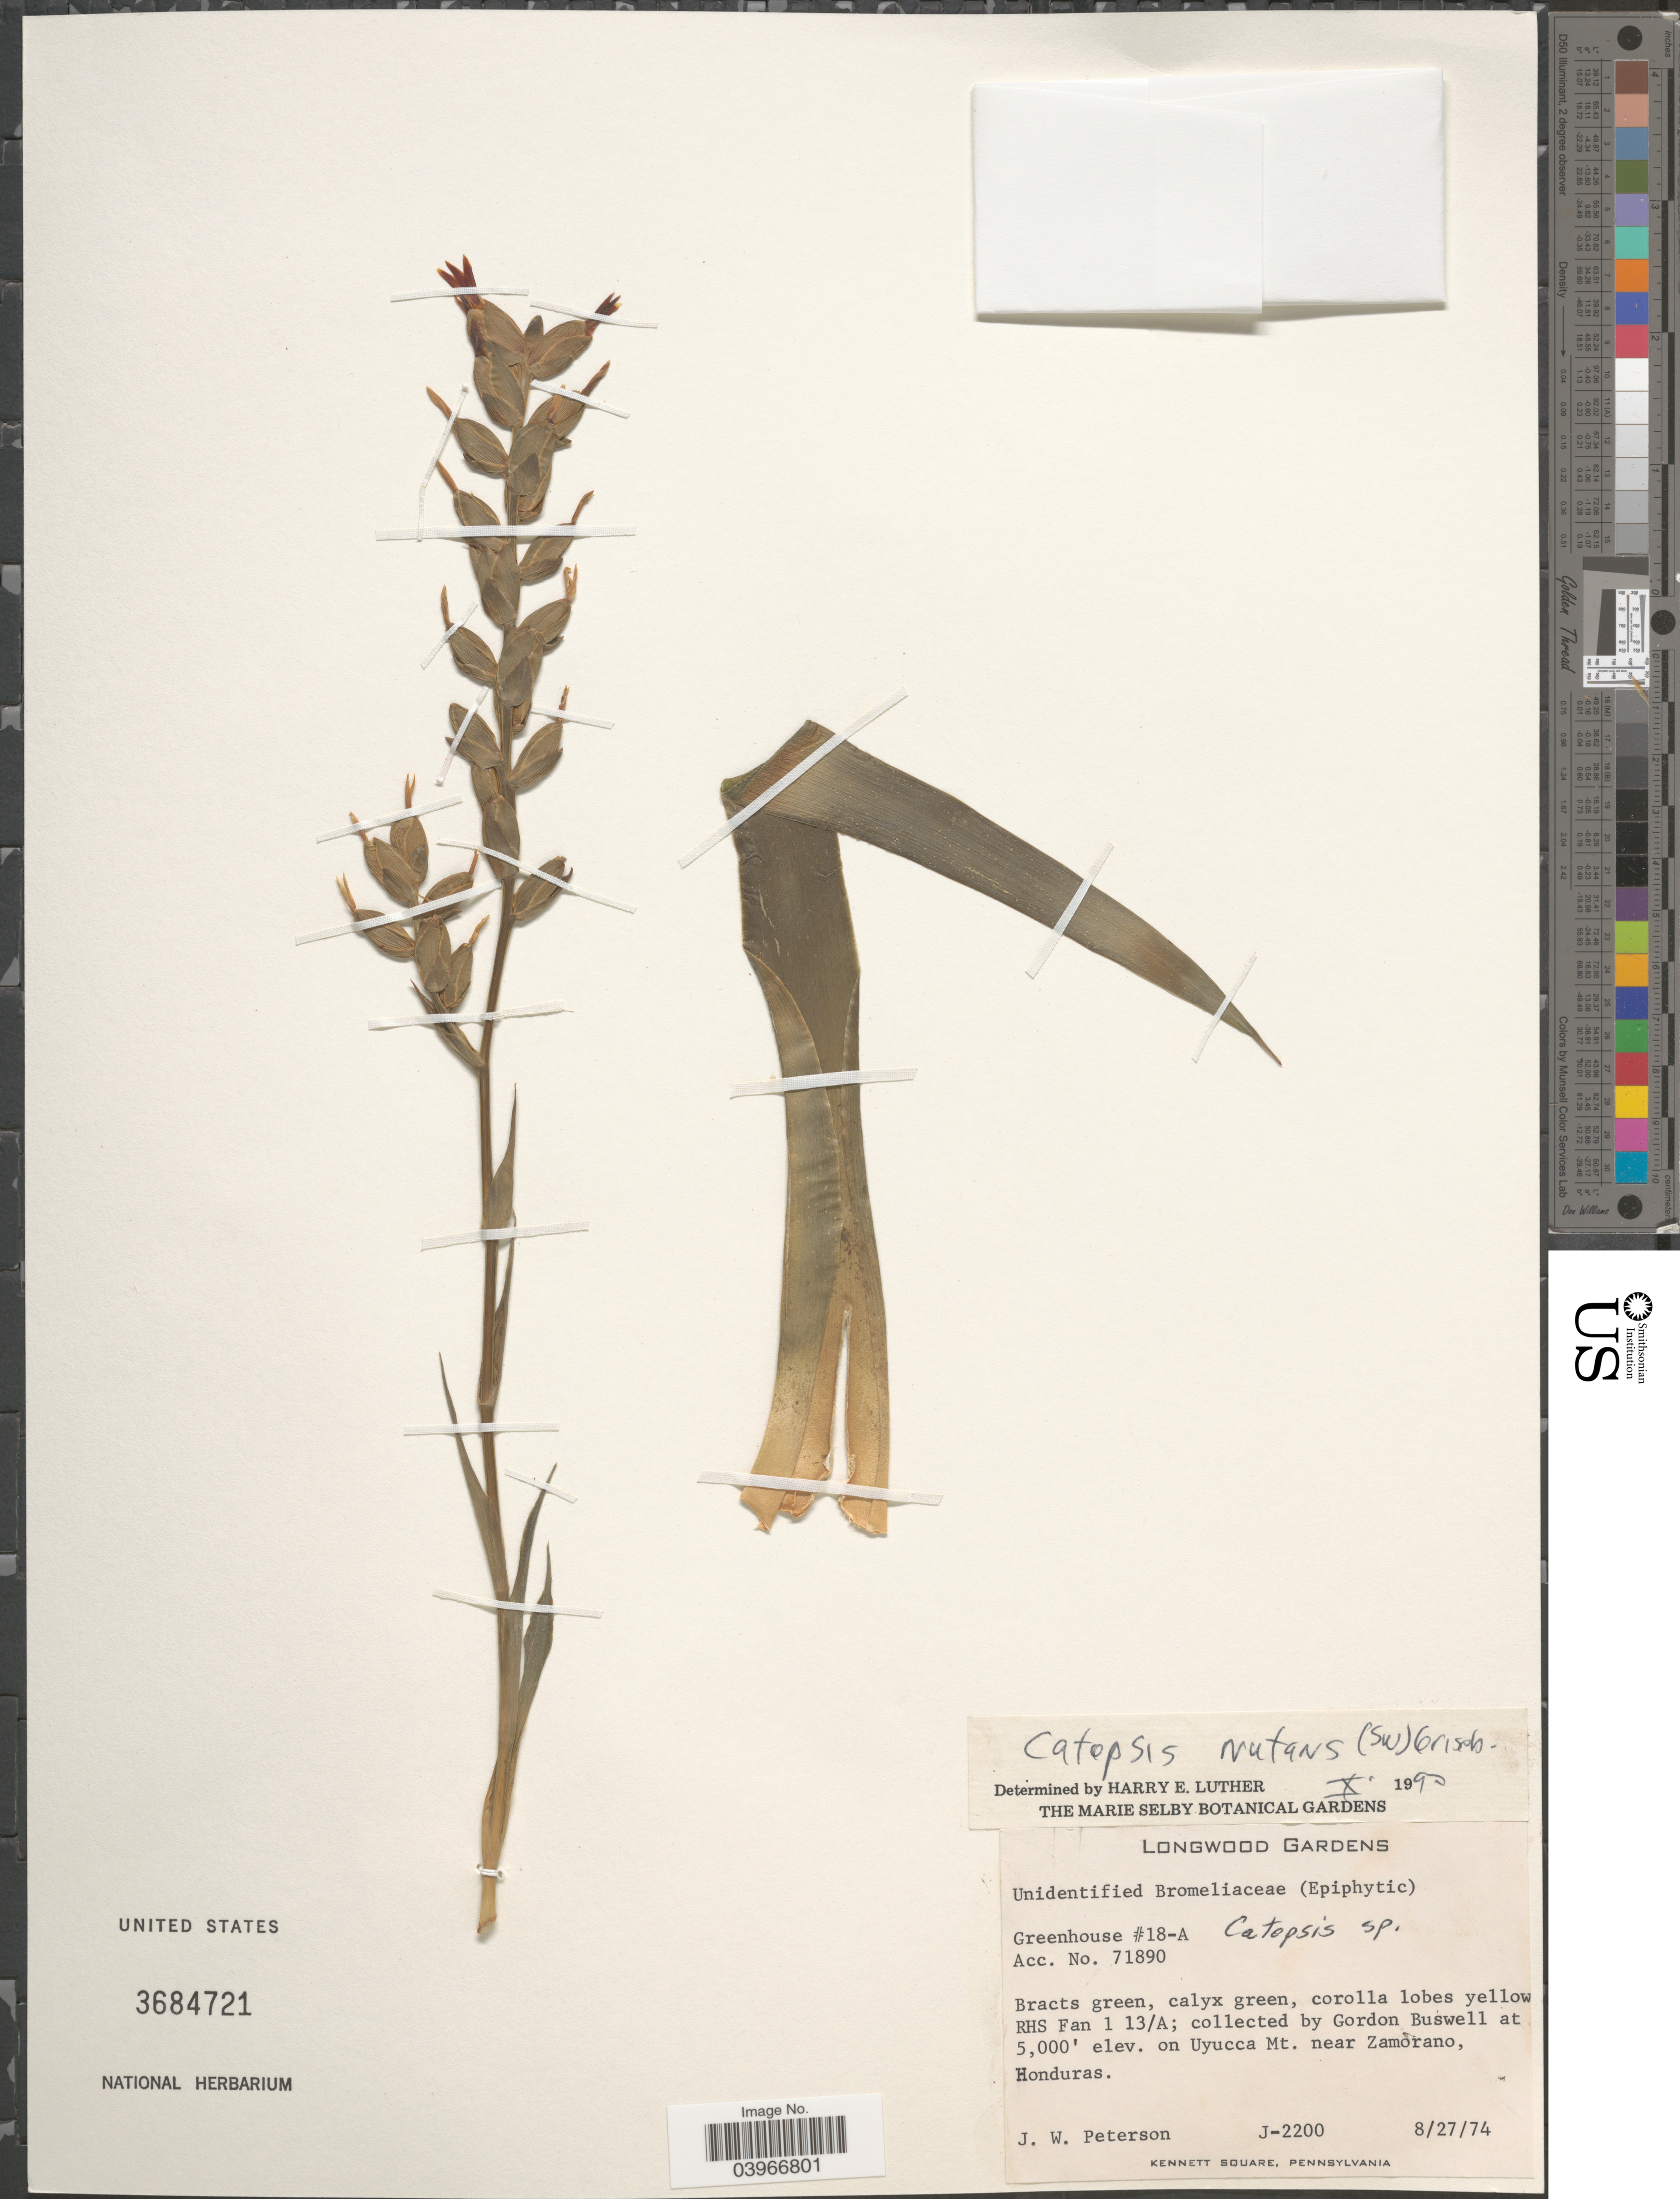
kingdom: Plantae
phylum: Tracheophyta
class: Liliopsida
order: Poales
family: Bromeliaceae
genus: Catopsis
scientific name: Catopsis nutans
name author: (Sw.) Griseb.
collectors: J.W. Peterson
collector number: J-2200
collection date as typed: Transcribed d/m/y: 27/8/74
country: United States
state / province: Pennsylvania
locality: Longwood Gardens, Greenhouse #18-A.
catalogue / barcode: US 3684721